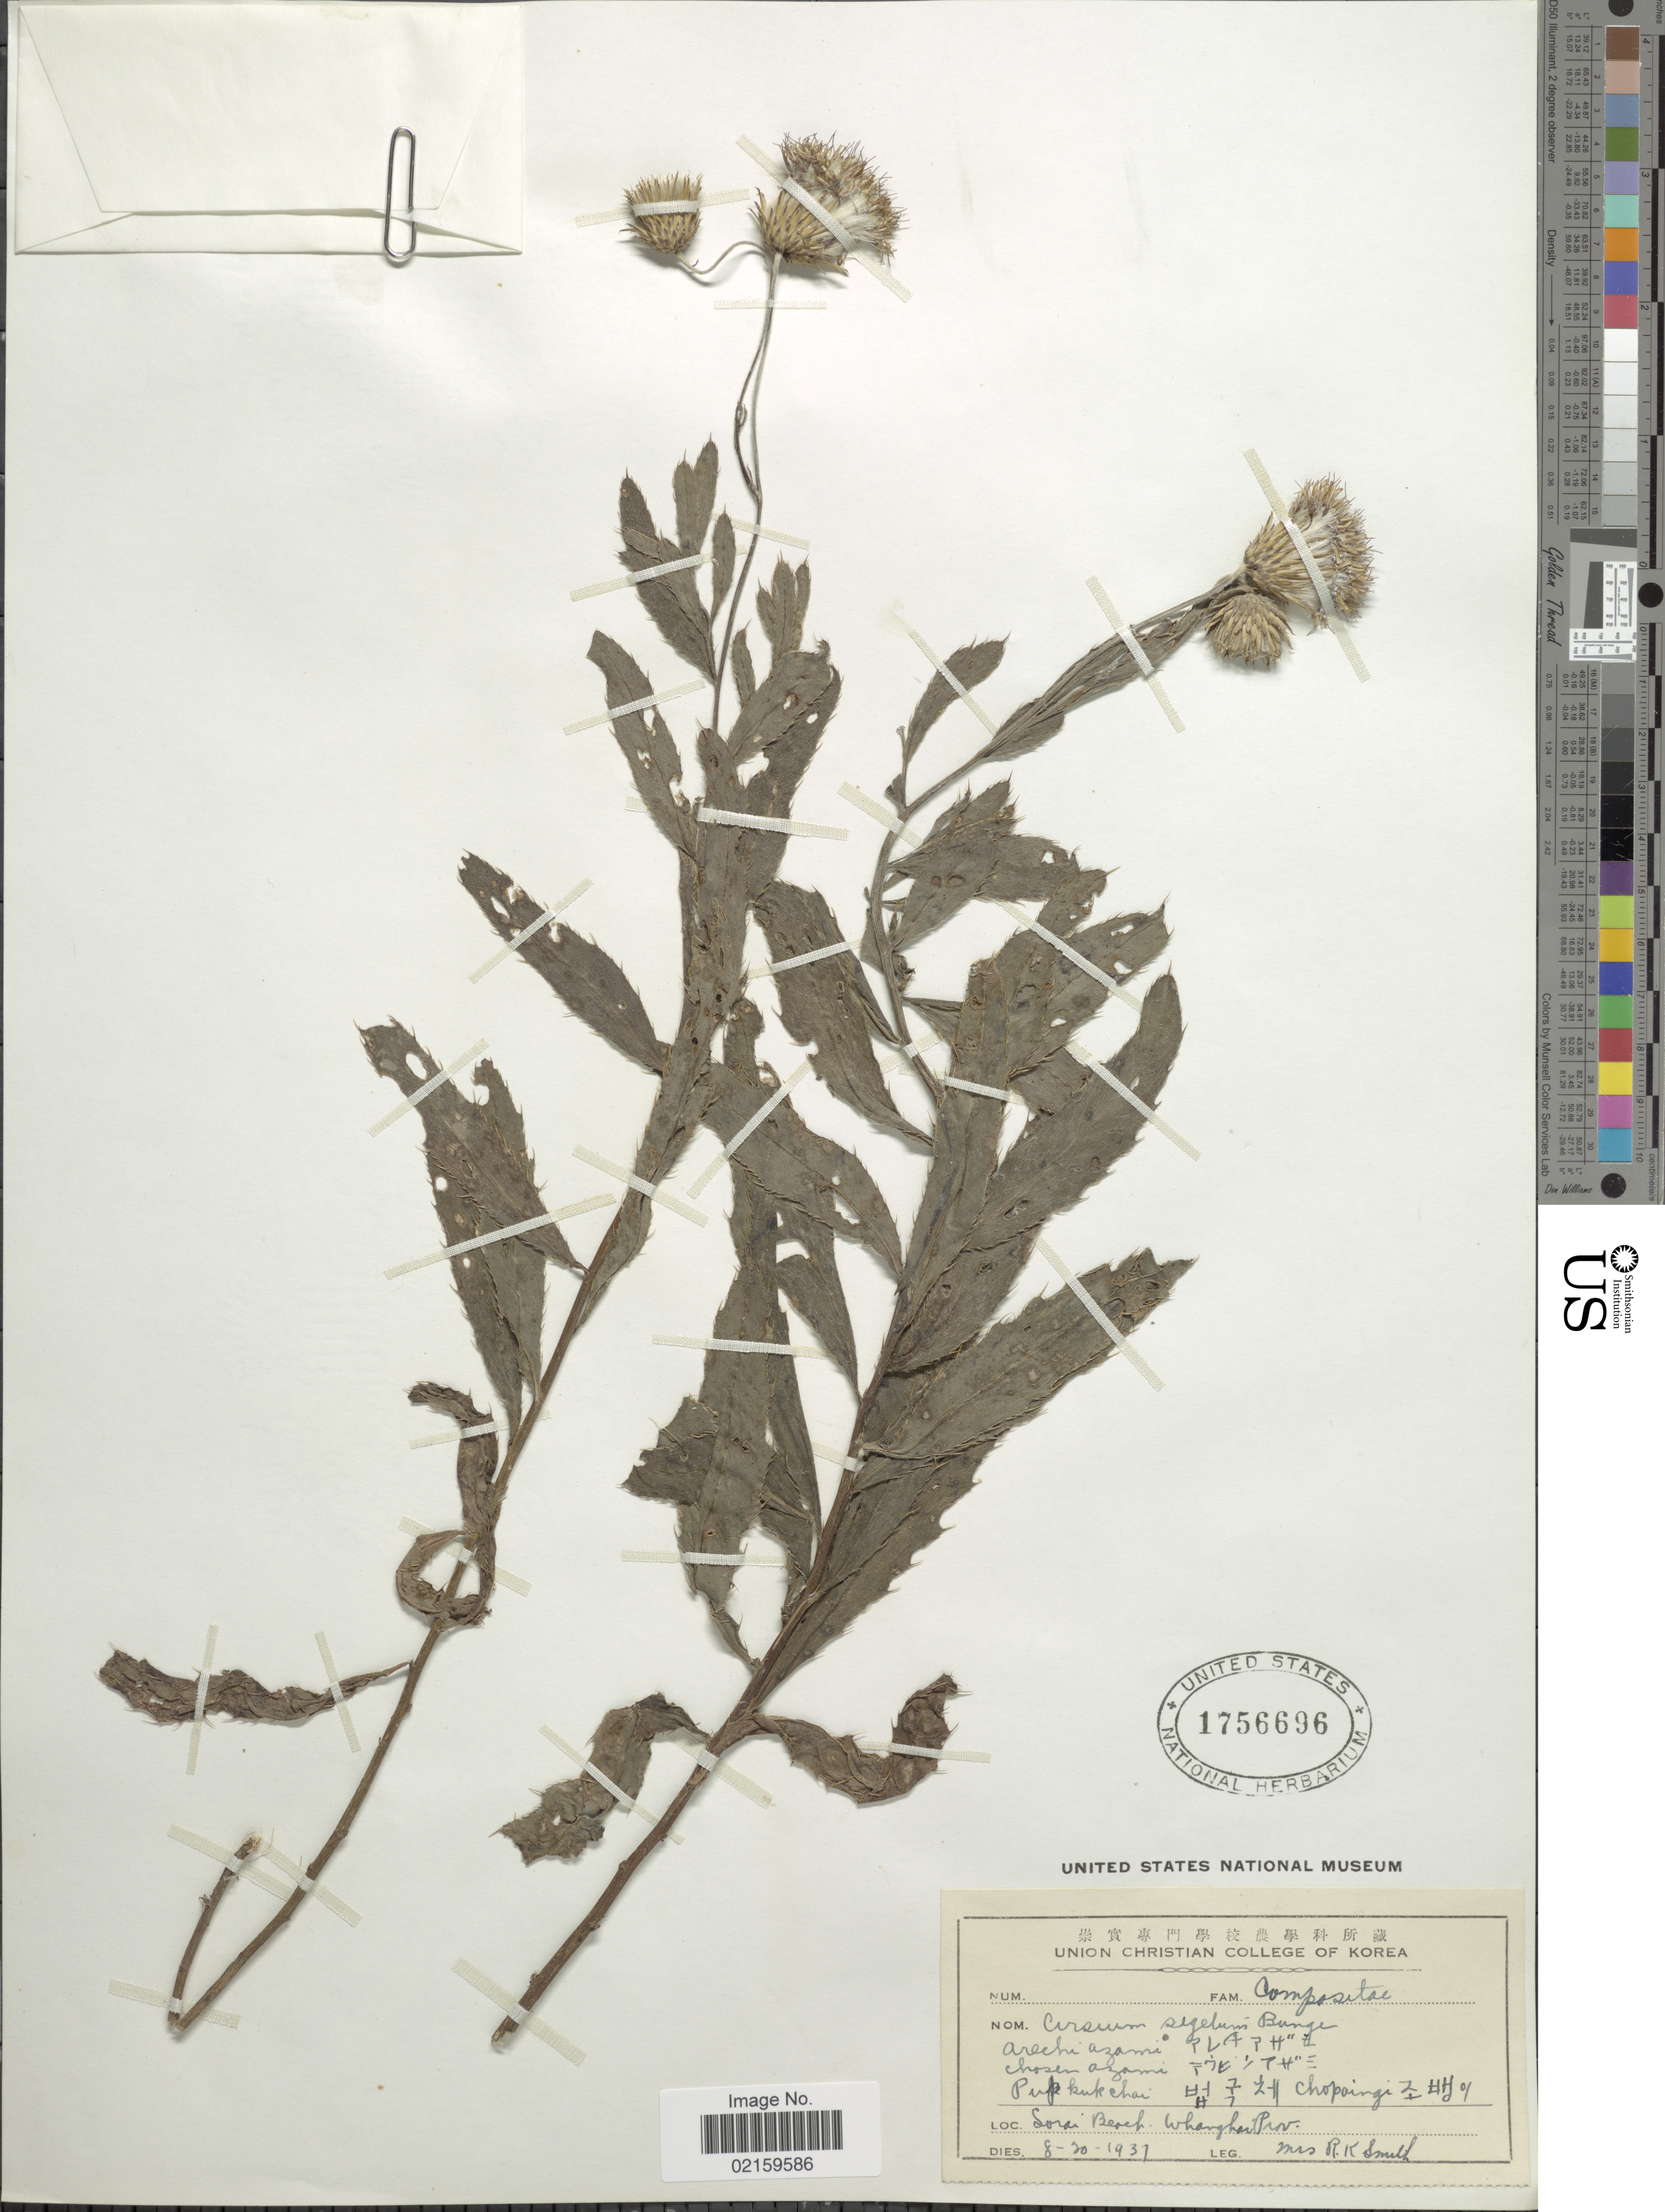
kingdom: Plantae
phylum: Tracheophyta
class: Magnoliopsida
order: Asterales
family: Asteraceae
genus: Breea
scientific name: Breea segeta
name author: (Bunge) Kitam.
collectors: Mrs. R. K. Smith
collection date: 1937-08-20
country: China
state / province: Hainan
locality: Sorai Beach. Whanhai Prov.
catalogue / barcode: US 1756696